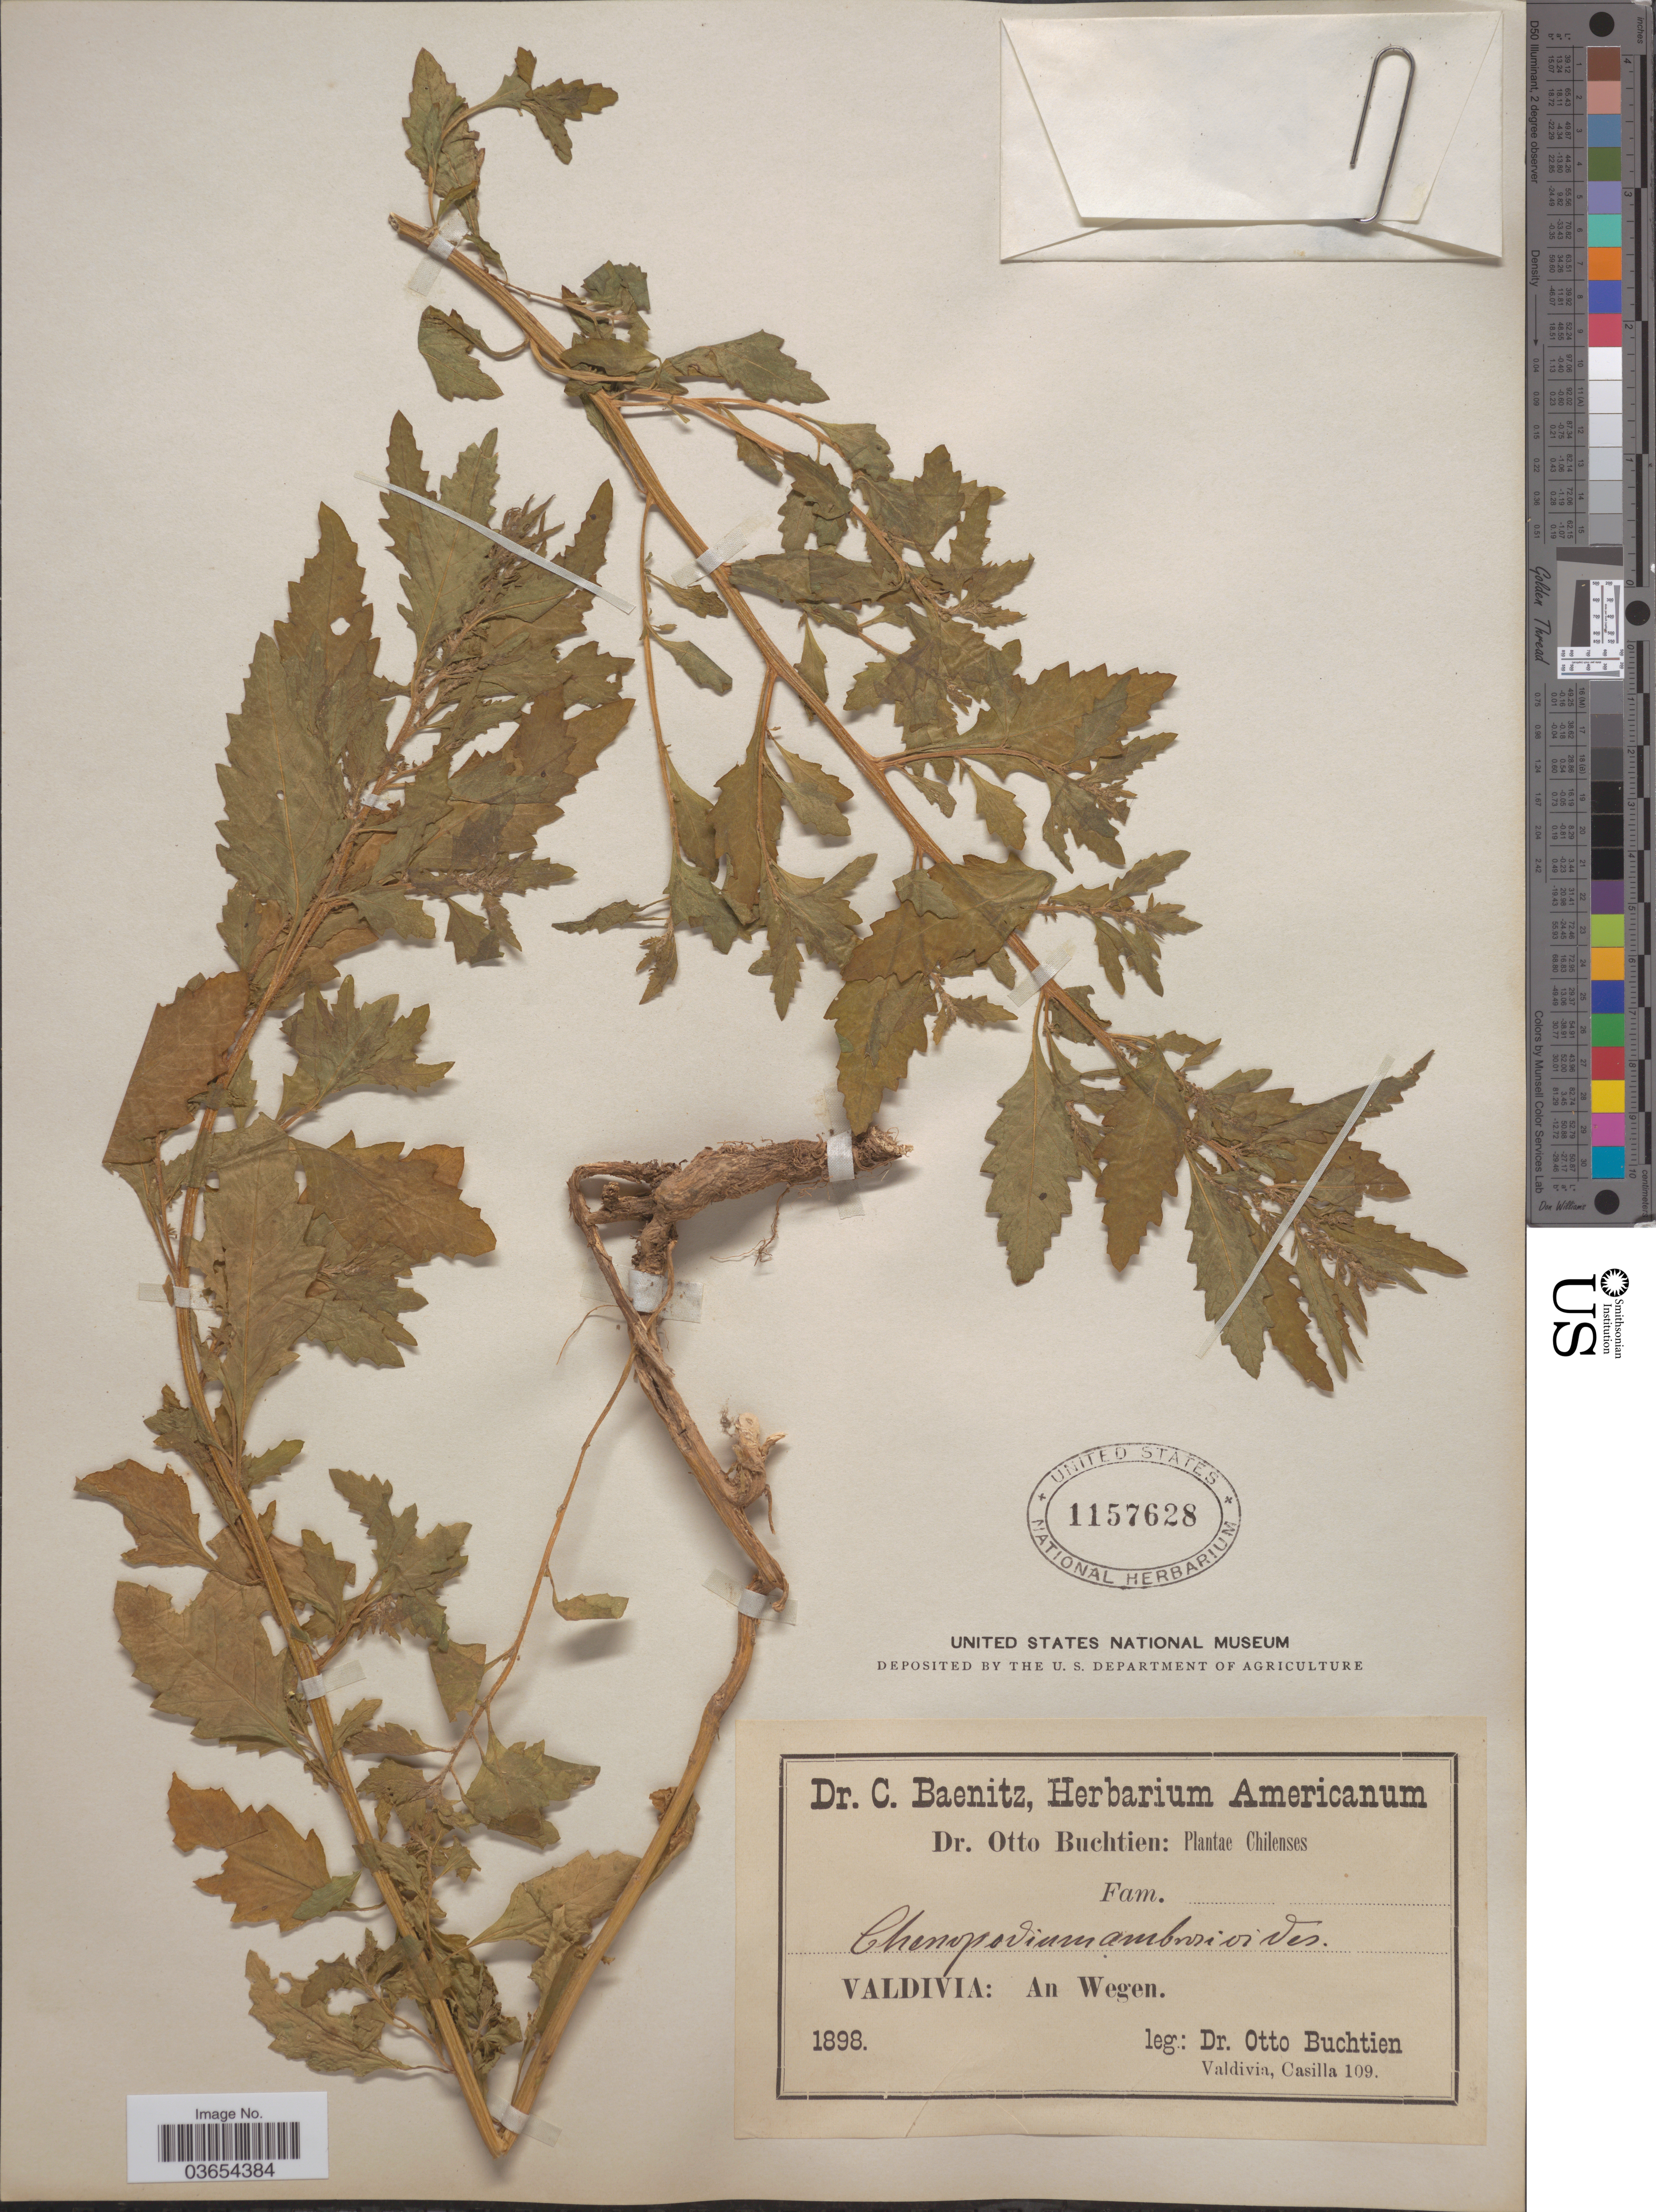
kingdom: Plantae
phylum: Tracheophyta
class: Magnoliopsida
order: Caryophyllales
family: Amaranthaceae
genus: Chenopodium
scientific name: Chenopodium ambrosioides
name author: L.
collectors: O. Buchtien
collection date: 1898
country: Chile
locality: Valdivia.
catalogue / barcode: US 1157628